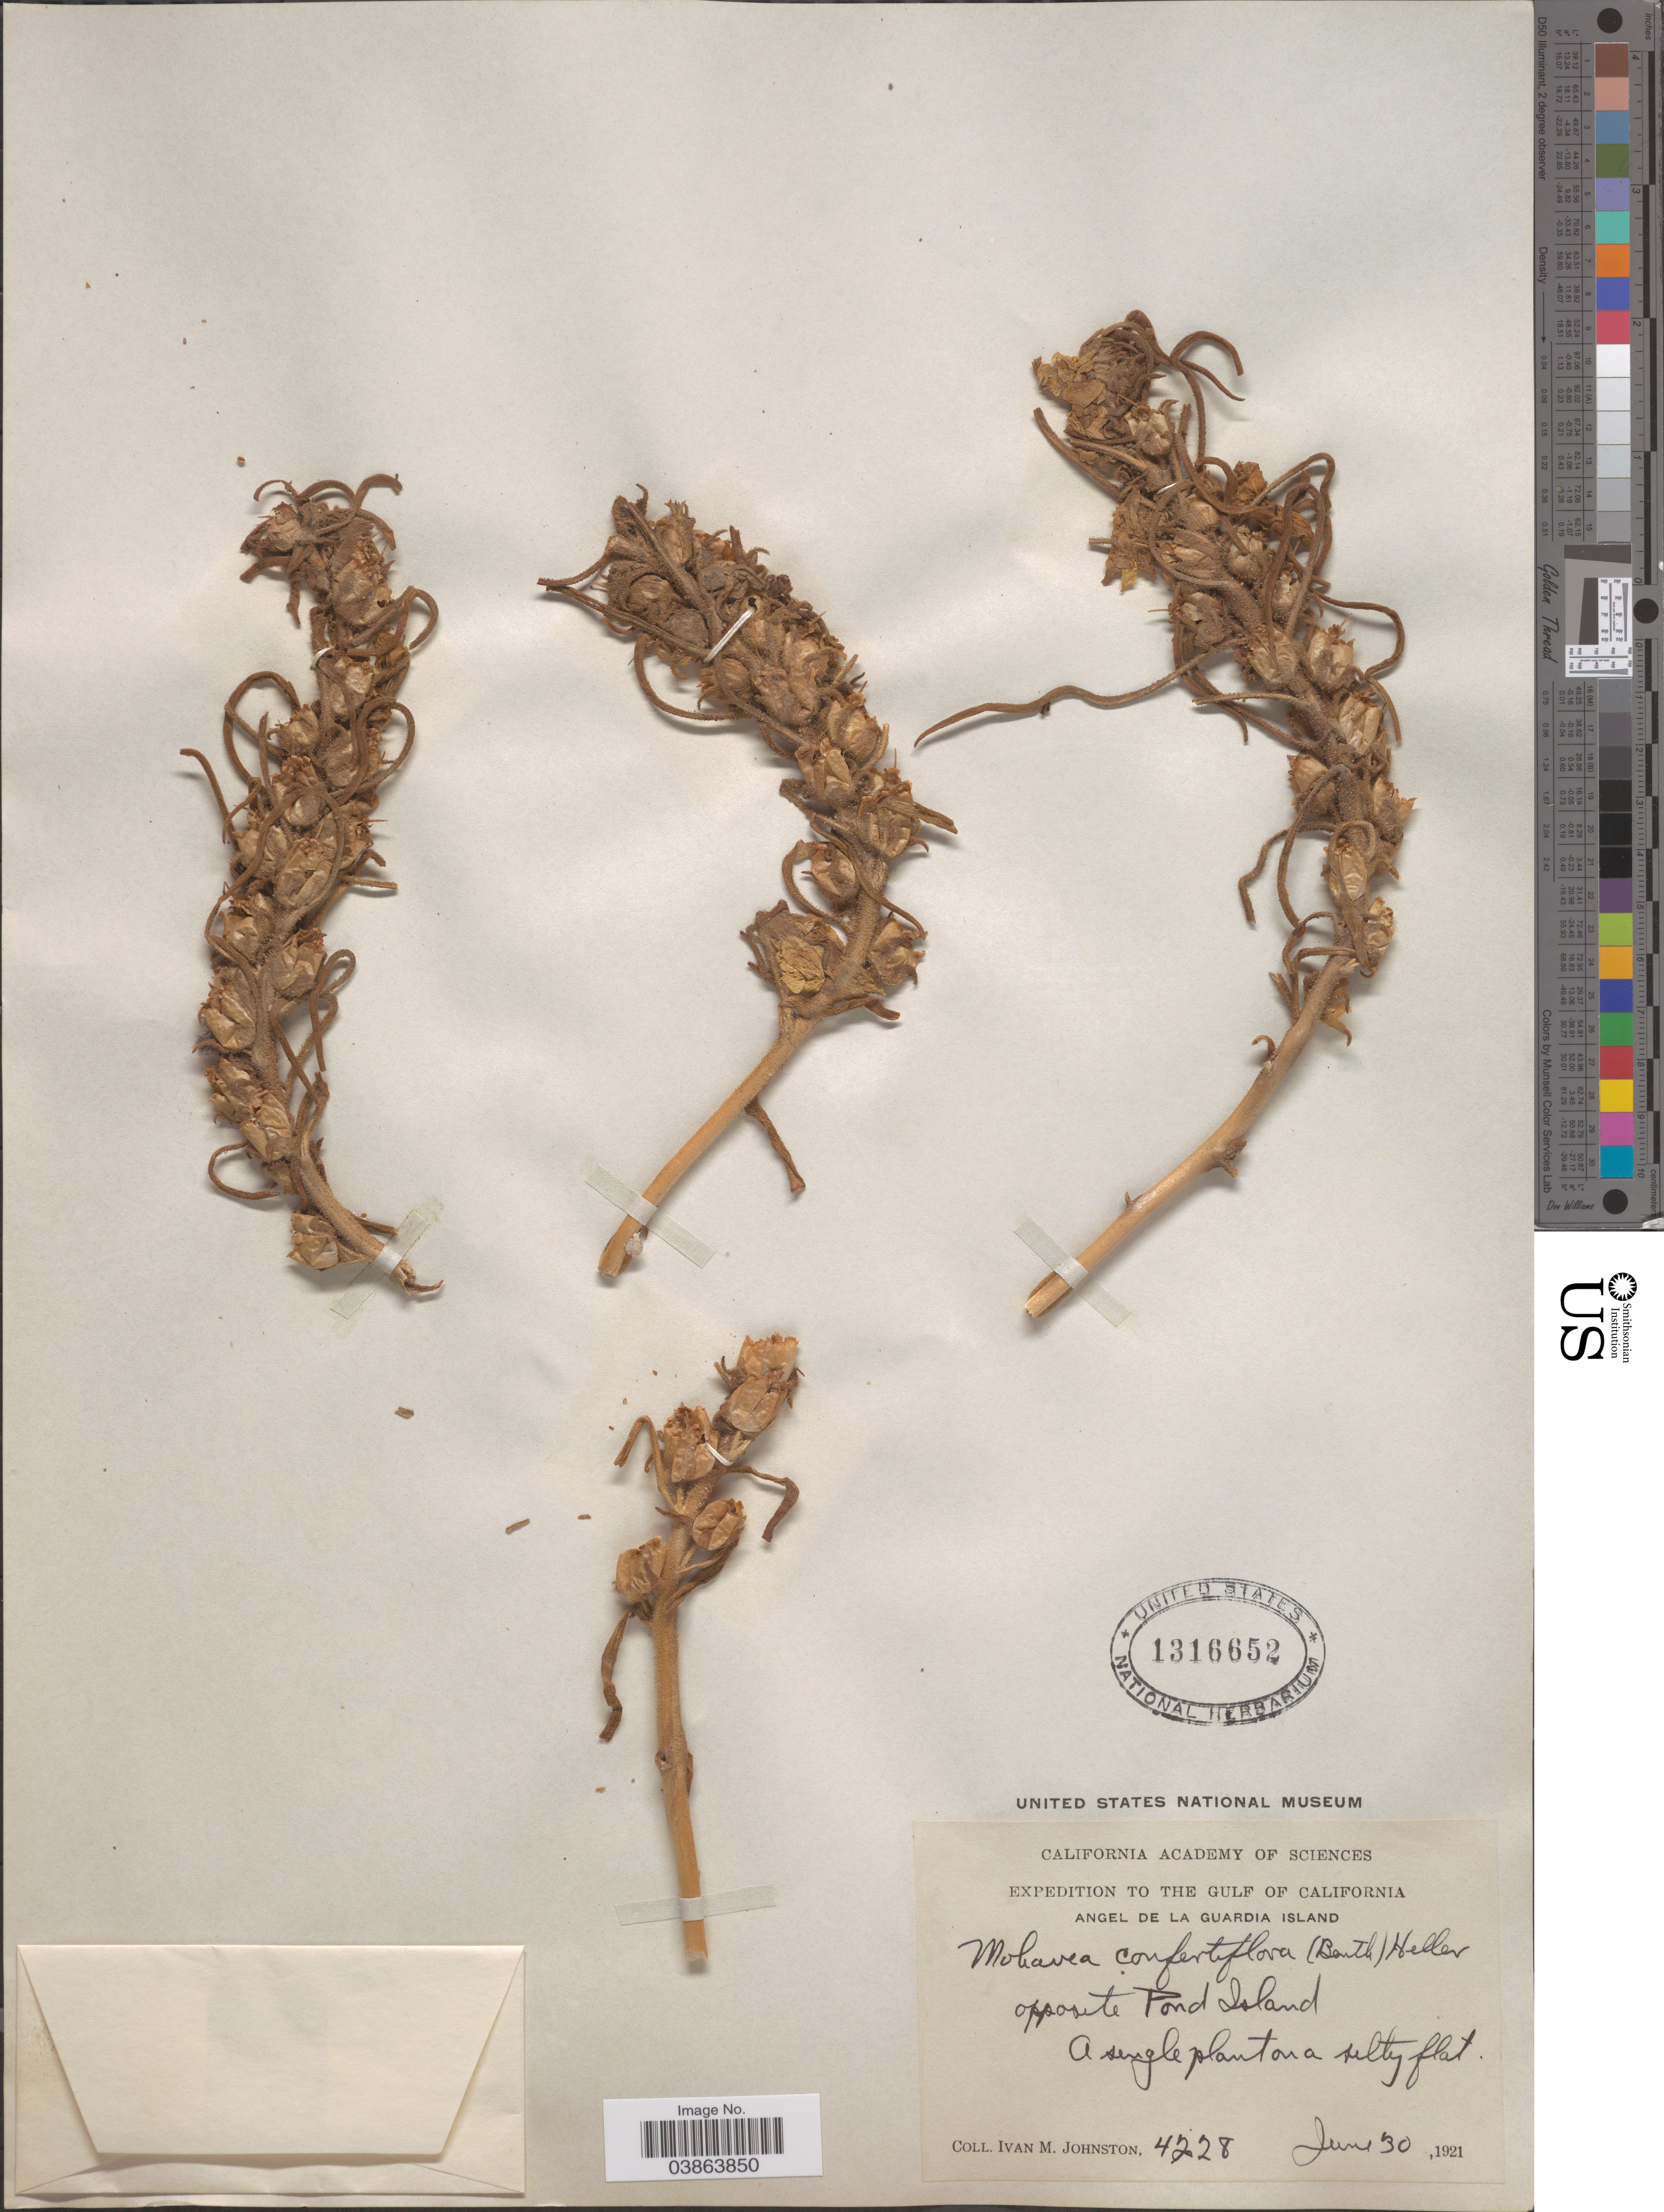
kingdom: Plantae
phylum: Tracheophyta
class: Magnoliopsida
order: Lamiales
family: Plantaginaceae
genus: Mohavea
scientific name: Mohavea confertiflora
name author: (A. DC.) A. Heller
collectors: I.M. Johnston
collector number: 4228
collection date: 1921-06-30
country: United States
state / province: California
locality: Gulf of California. Angel de la Guardia Island. Opposite Fond Island.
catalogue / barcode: US 1316652